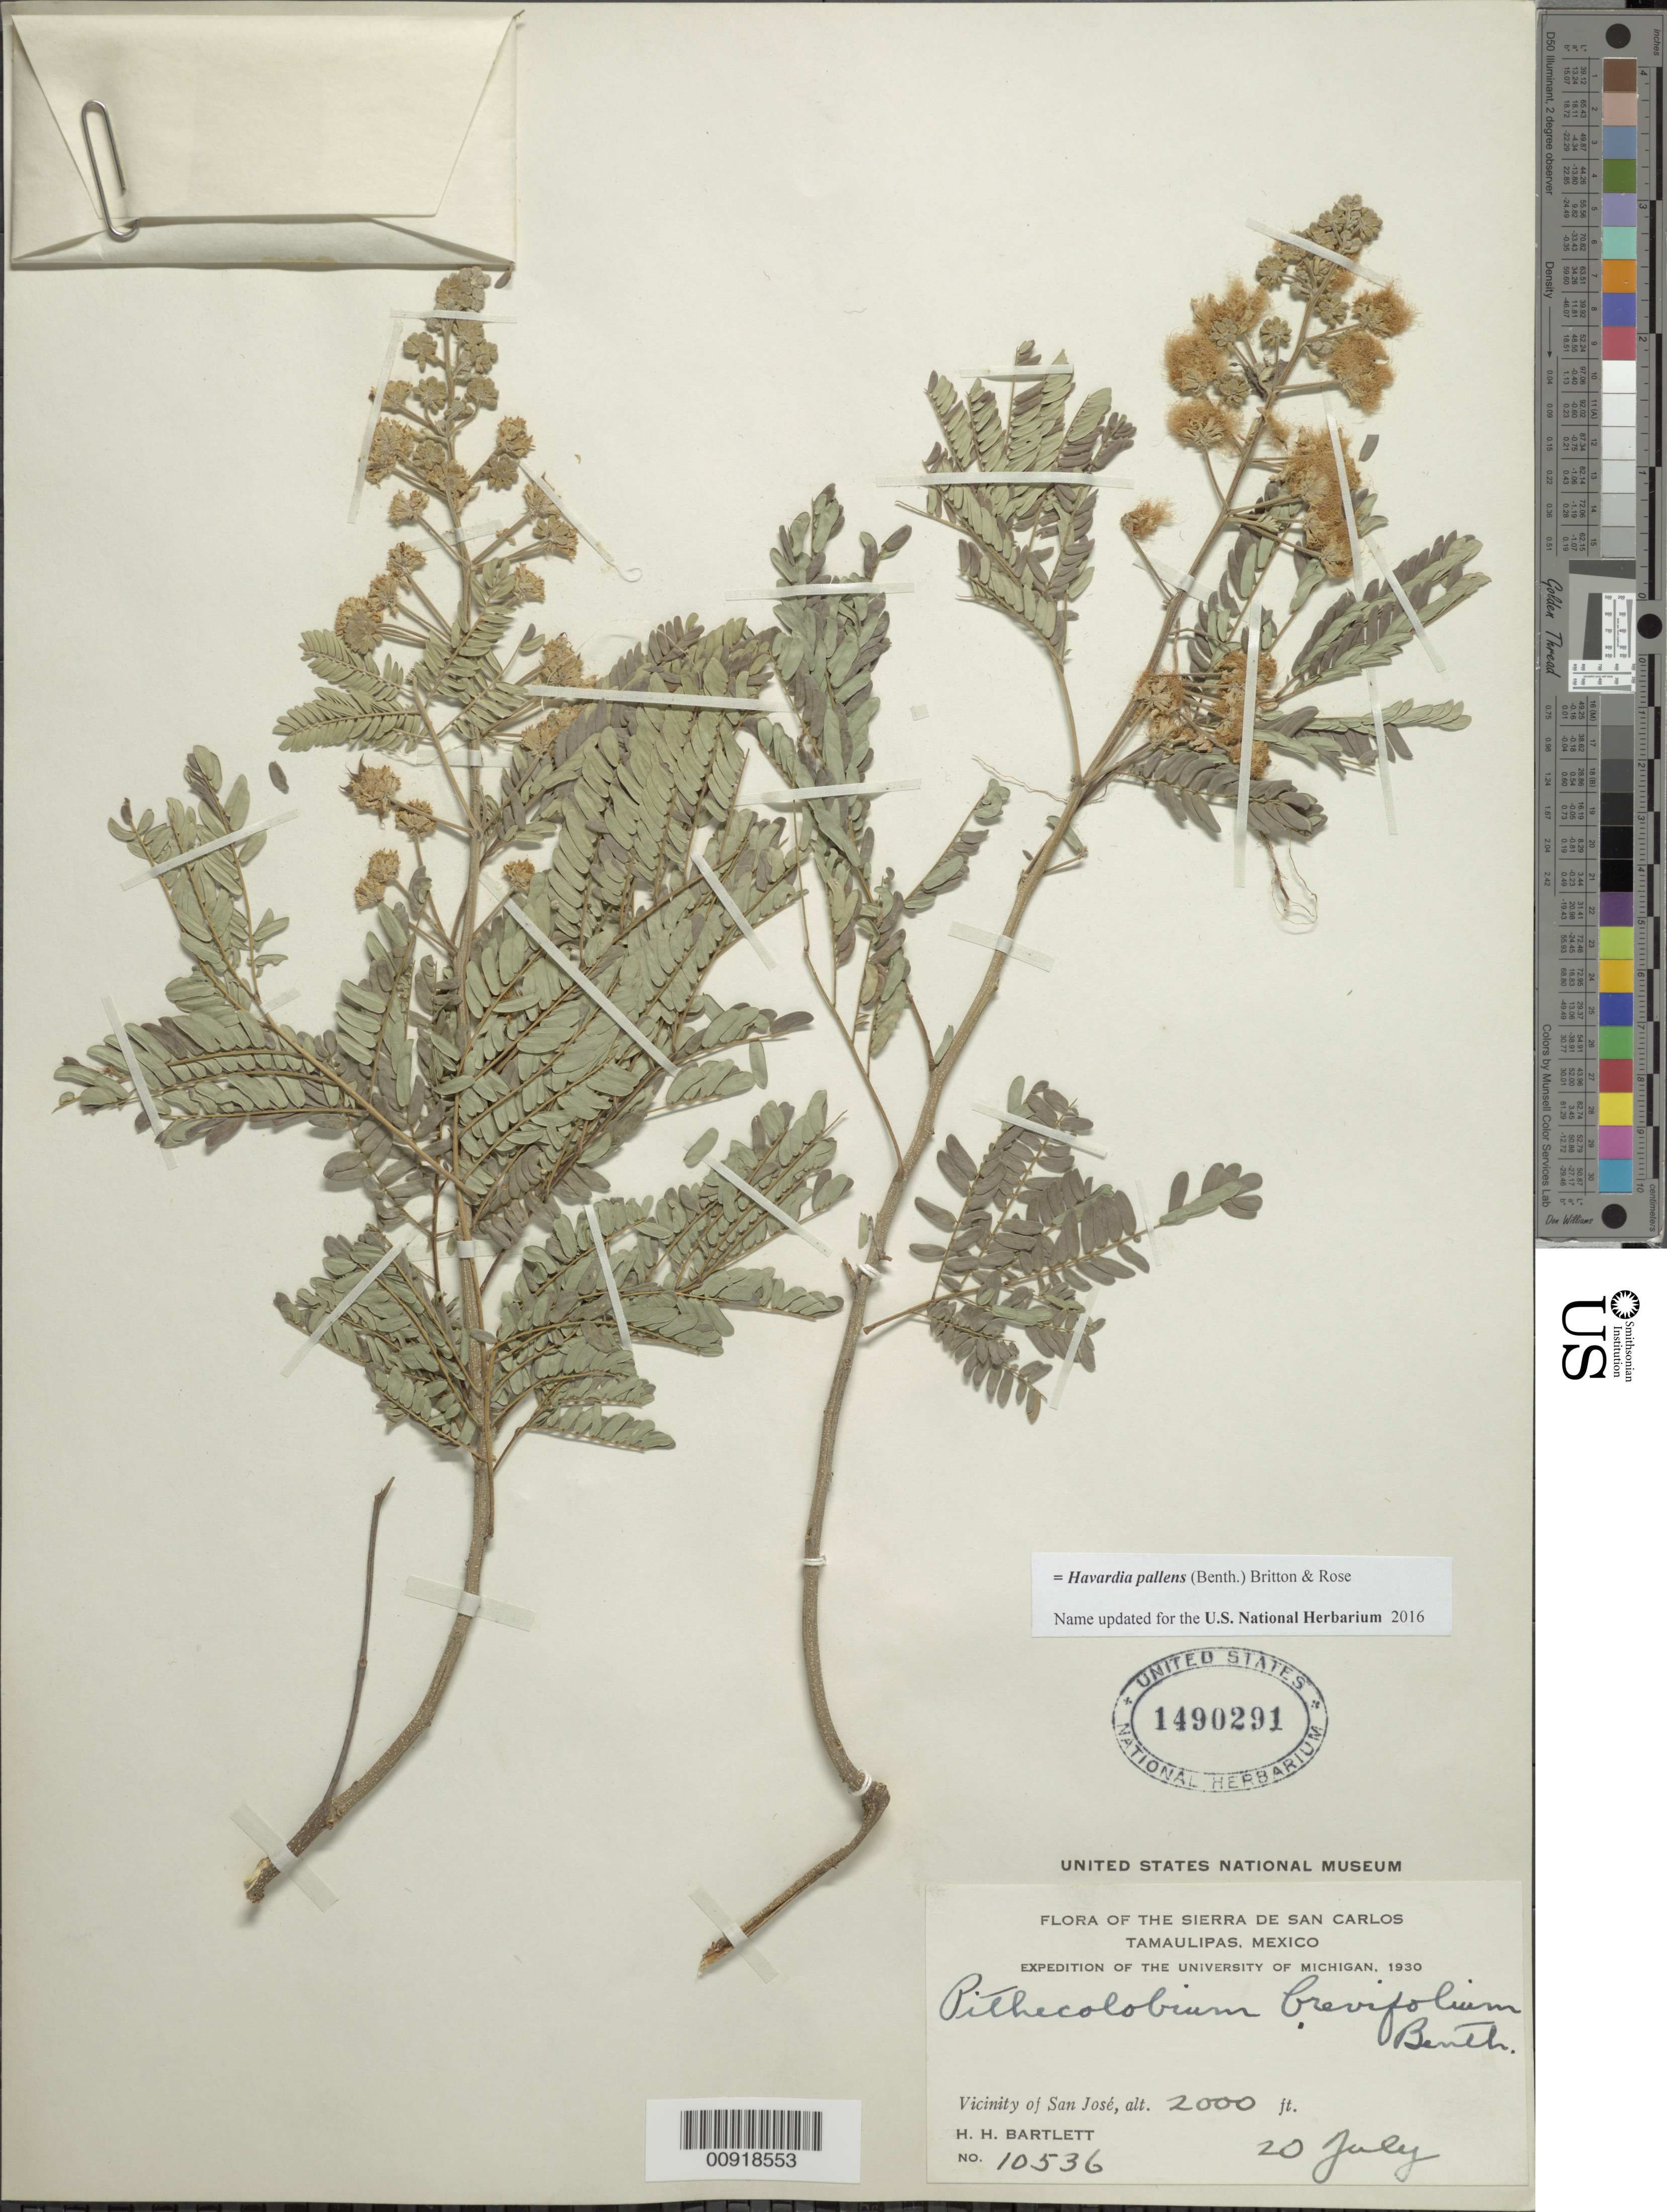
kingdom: Plantae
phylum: Tracheophyta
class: Magnoliopsida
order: Fabales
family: Fabaceae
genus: Havardia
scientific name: Havardia pallens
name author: (Benth.) Britton & Rose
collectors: H. H. Bartlett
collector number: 10536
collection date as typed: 20 Jul 1930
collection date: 1930-07-20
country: Mexico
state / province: Tamaulipas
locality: Vicinity of San José, Tamaulipas.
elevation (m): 610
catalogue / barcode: US 1490291